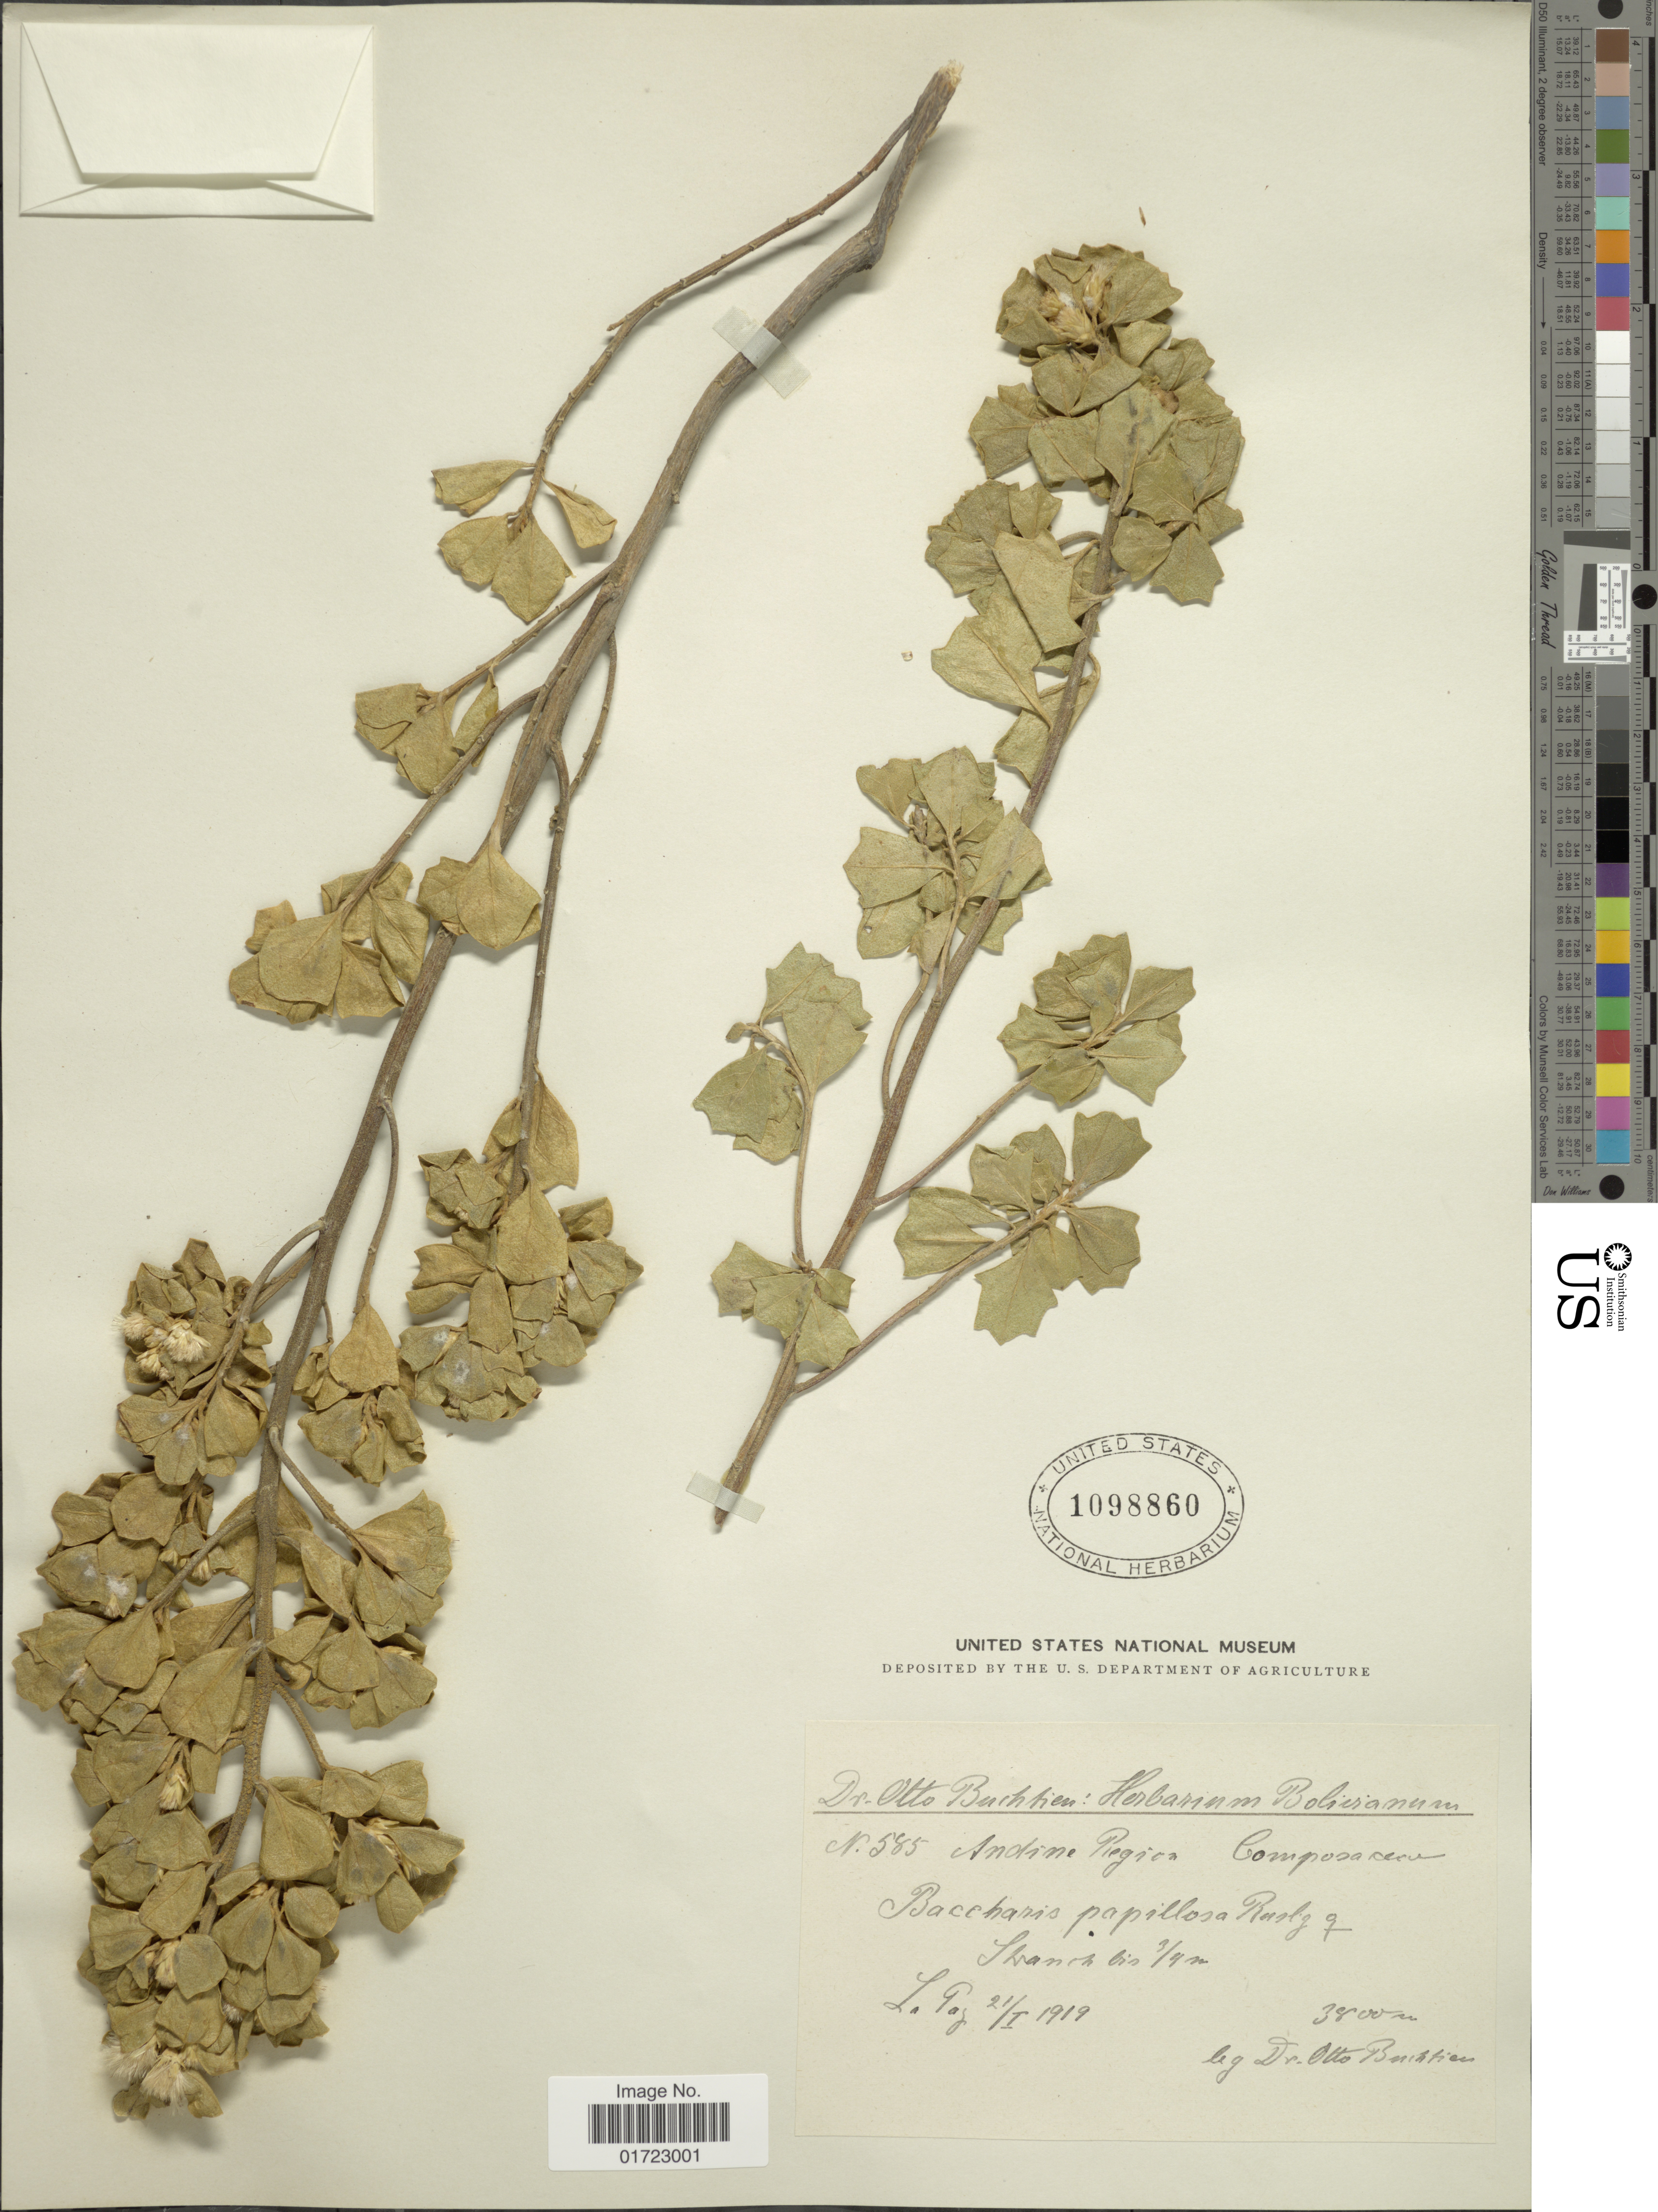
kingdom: Plantae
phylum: Tracheophyta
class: Magnoliopsida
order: Asterales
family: Asteraceae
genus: Baccharis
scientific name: Baccharis papillosa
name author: Rusby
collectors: O. Buchtien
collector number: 585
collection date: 1919-01-21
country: Bolivia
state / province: La Paz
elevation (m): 3800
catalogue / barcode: US 1098860